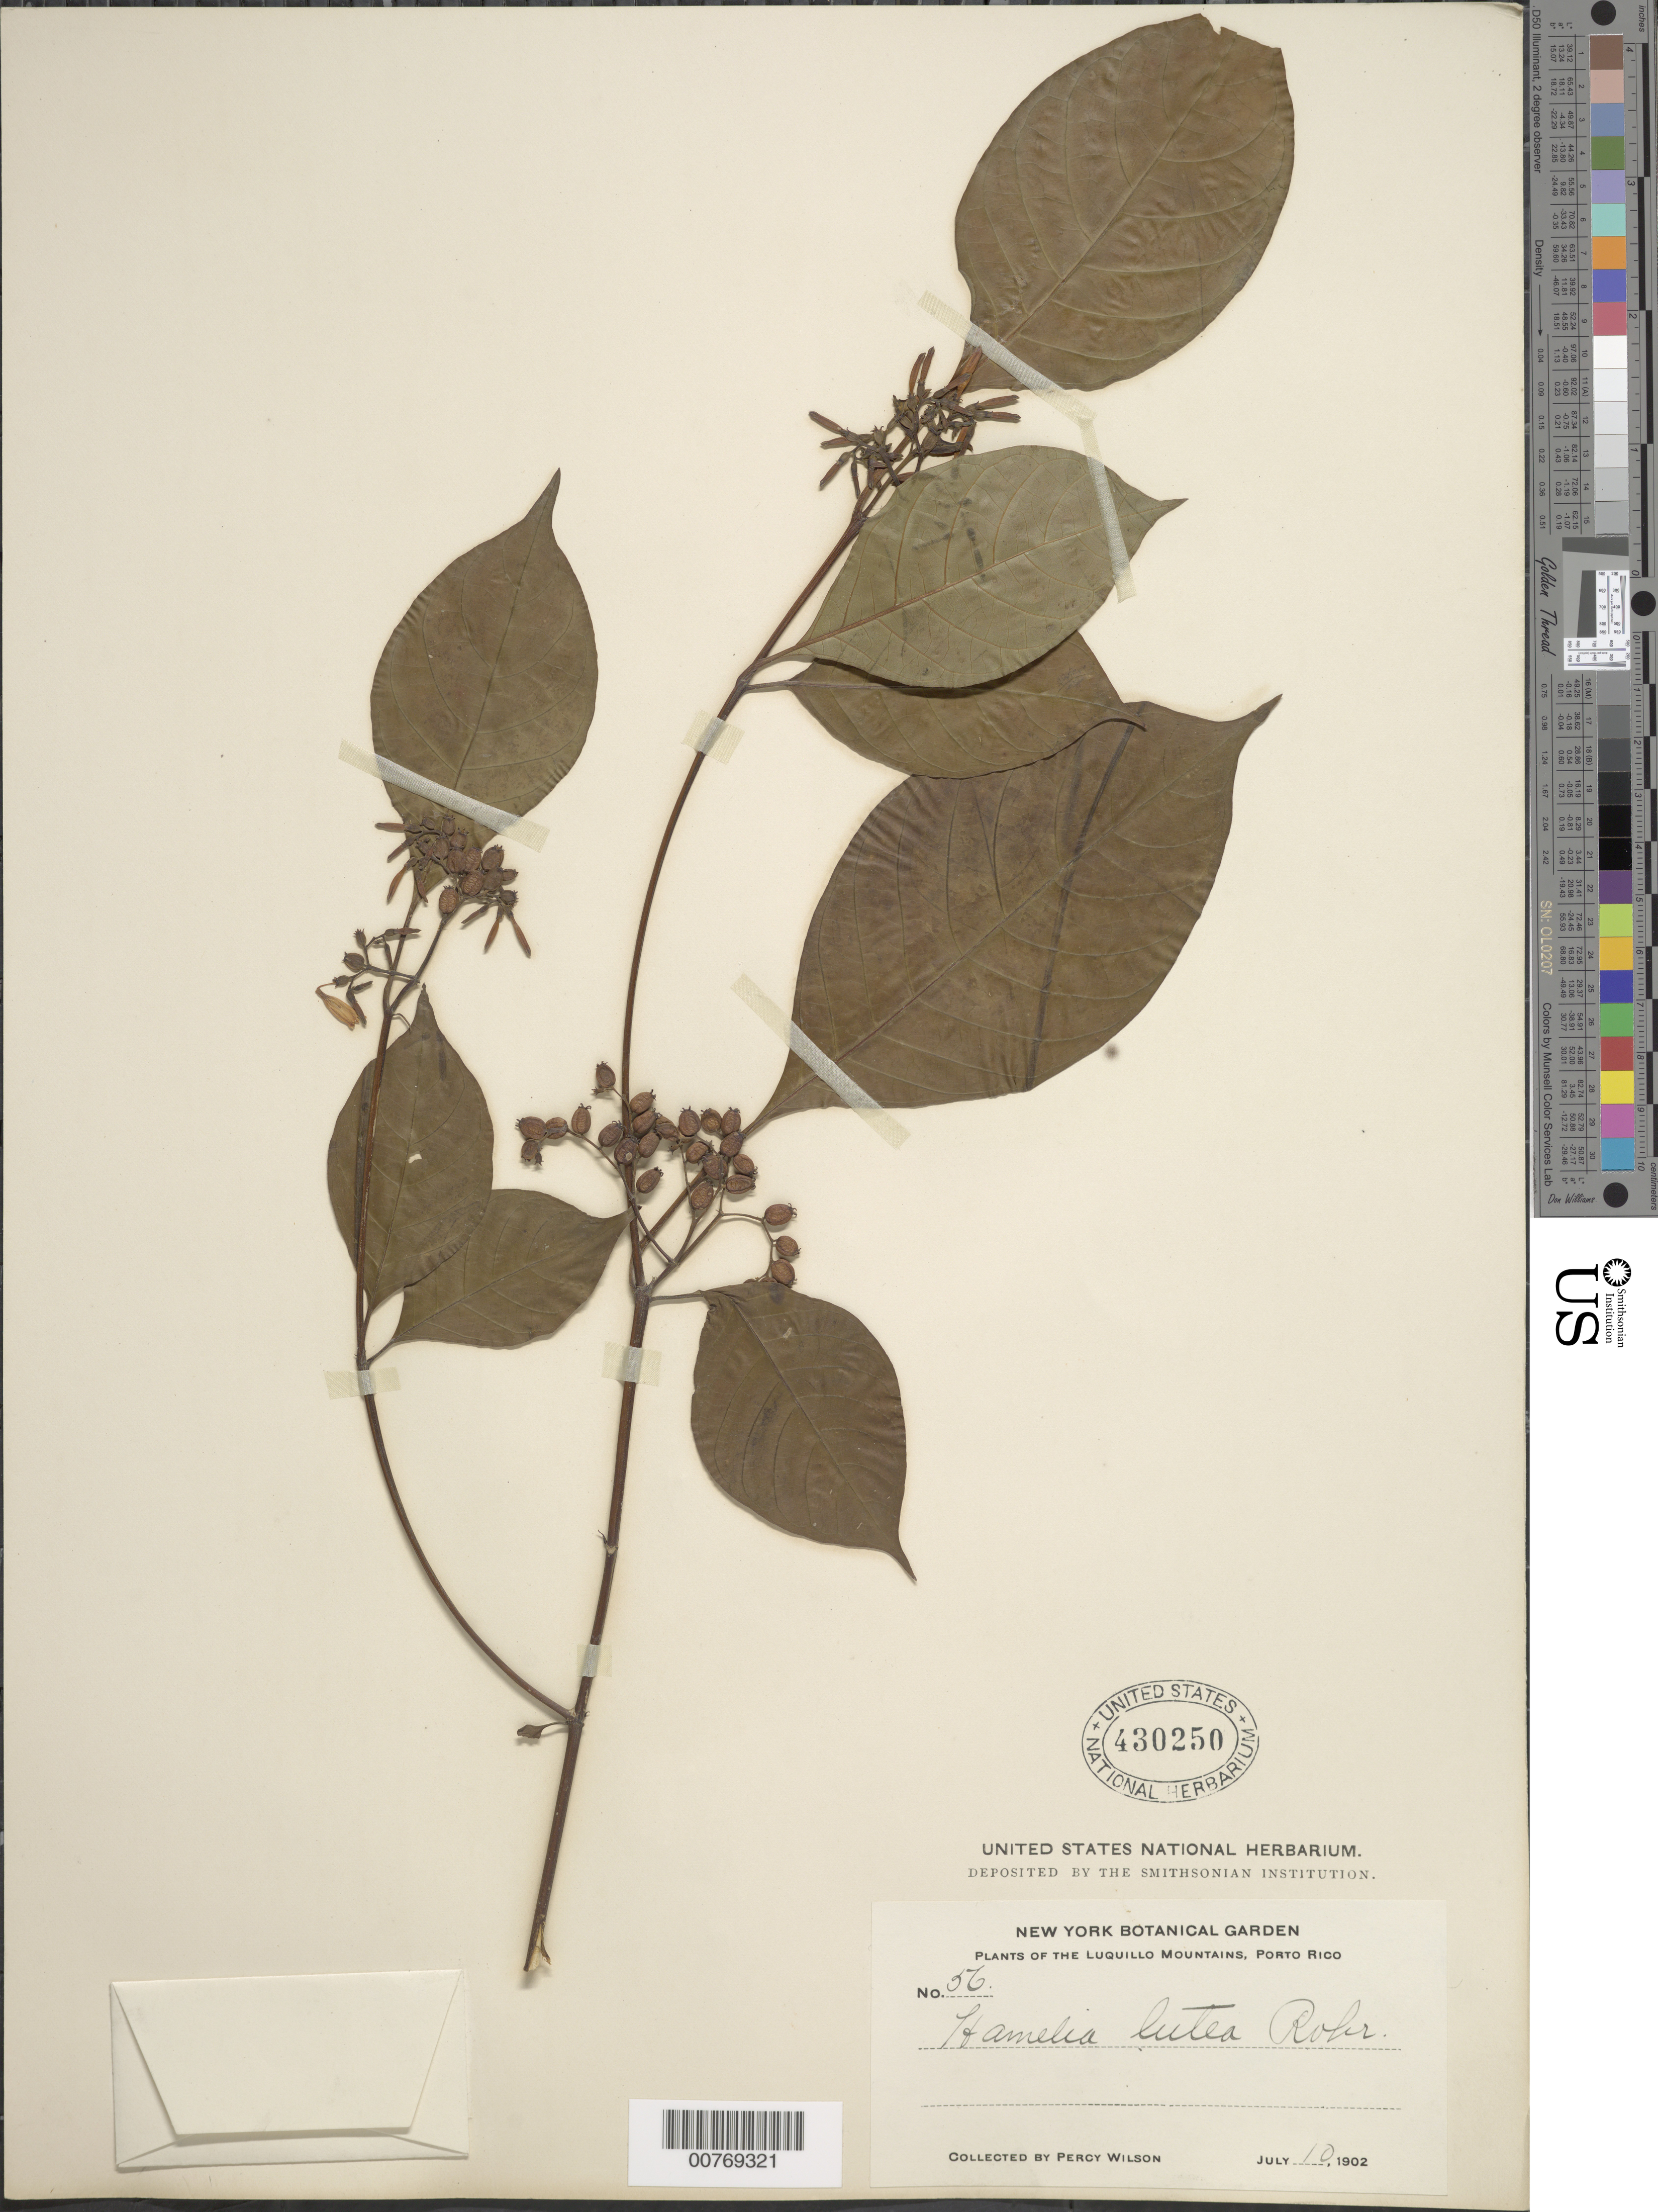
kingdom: Plantae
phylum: Tracheophyta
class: Magnoliopsida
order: Gentianales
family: Rubiaceae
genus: Hamelia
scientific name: Hamelia axillaris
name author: Sw.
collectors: P. Wilson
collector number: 56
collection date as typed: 10 Jul 1902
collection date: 1902-07-10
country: Puerto Rico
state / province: Luquillo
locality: Luquillo Mountains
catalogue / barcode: US 430250